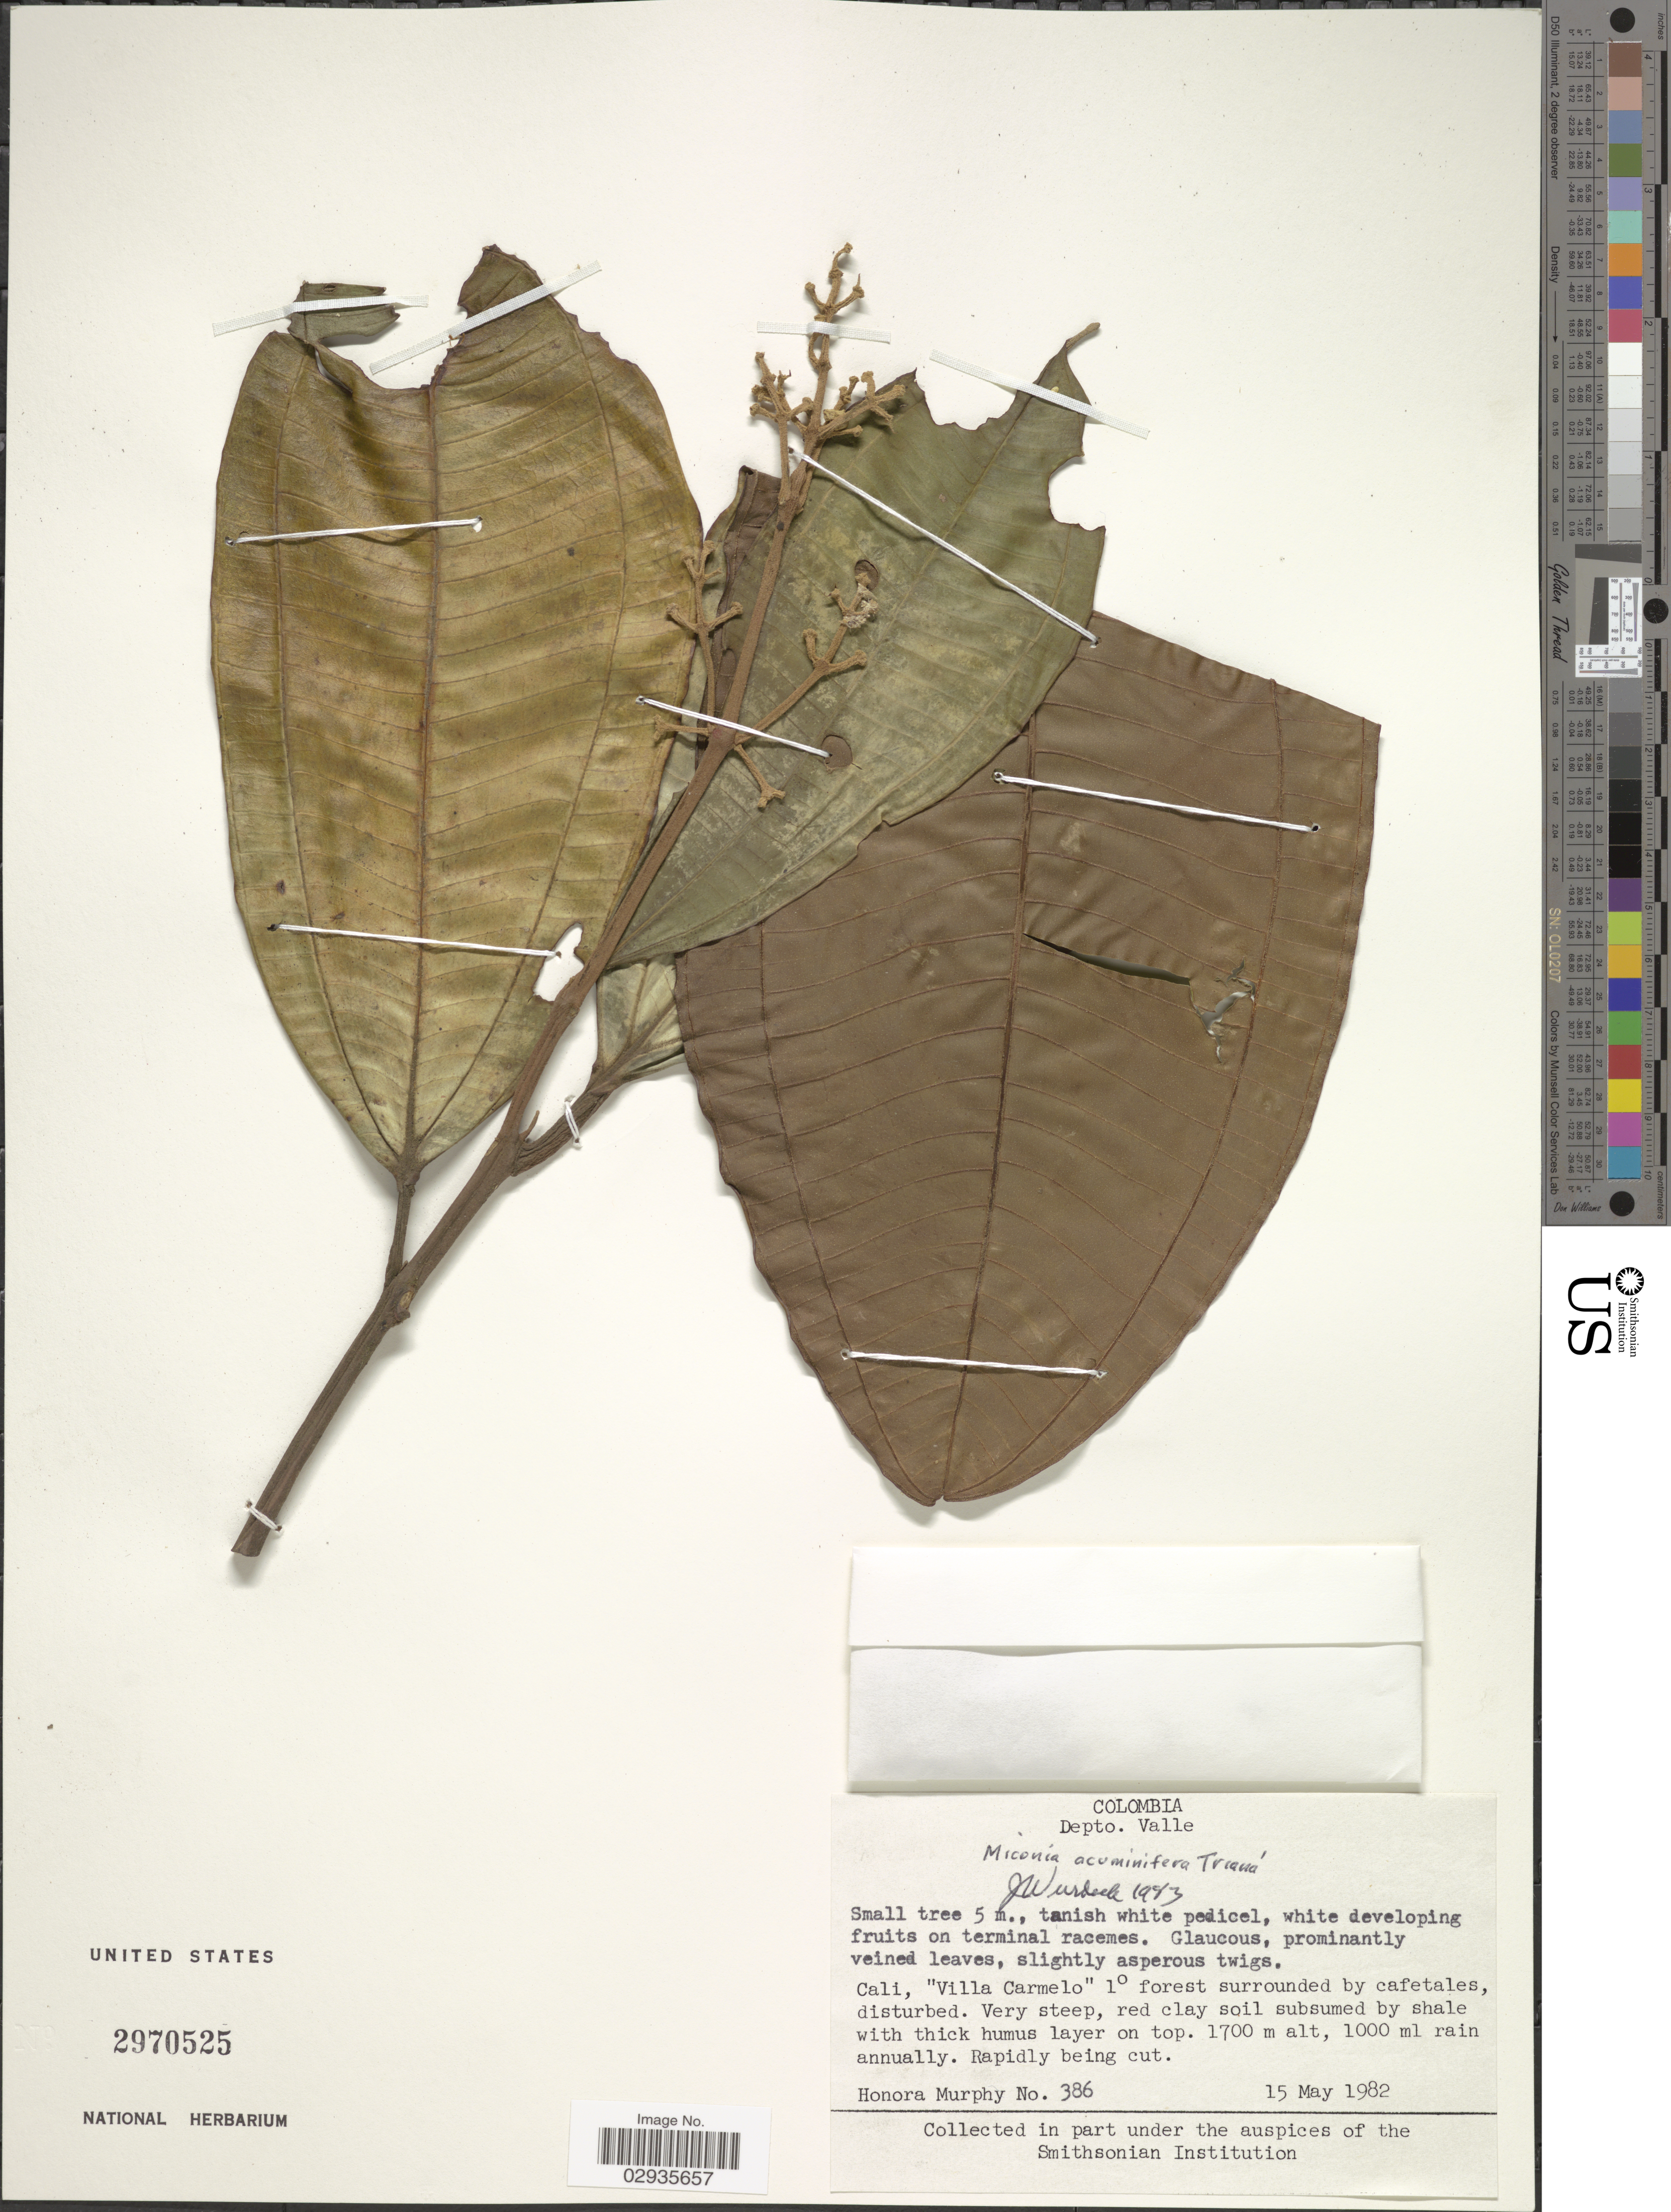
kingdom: Plantae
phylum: Tracheophyta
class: Magnoliopsida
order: Myrtales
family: Melastomataceae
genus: Miconia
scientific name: Miconia acuminifera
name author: Triana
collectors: H. Murphy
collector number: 386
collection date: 1982-05-15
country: Colombia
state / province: Valle del Cauca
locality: Depto. Valle. Cali, "Villa Carmelo".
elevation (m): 1700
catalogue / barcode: US 2970525